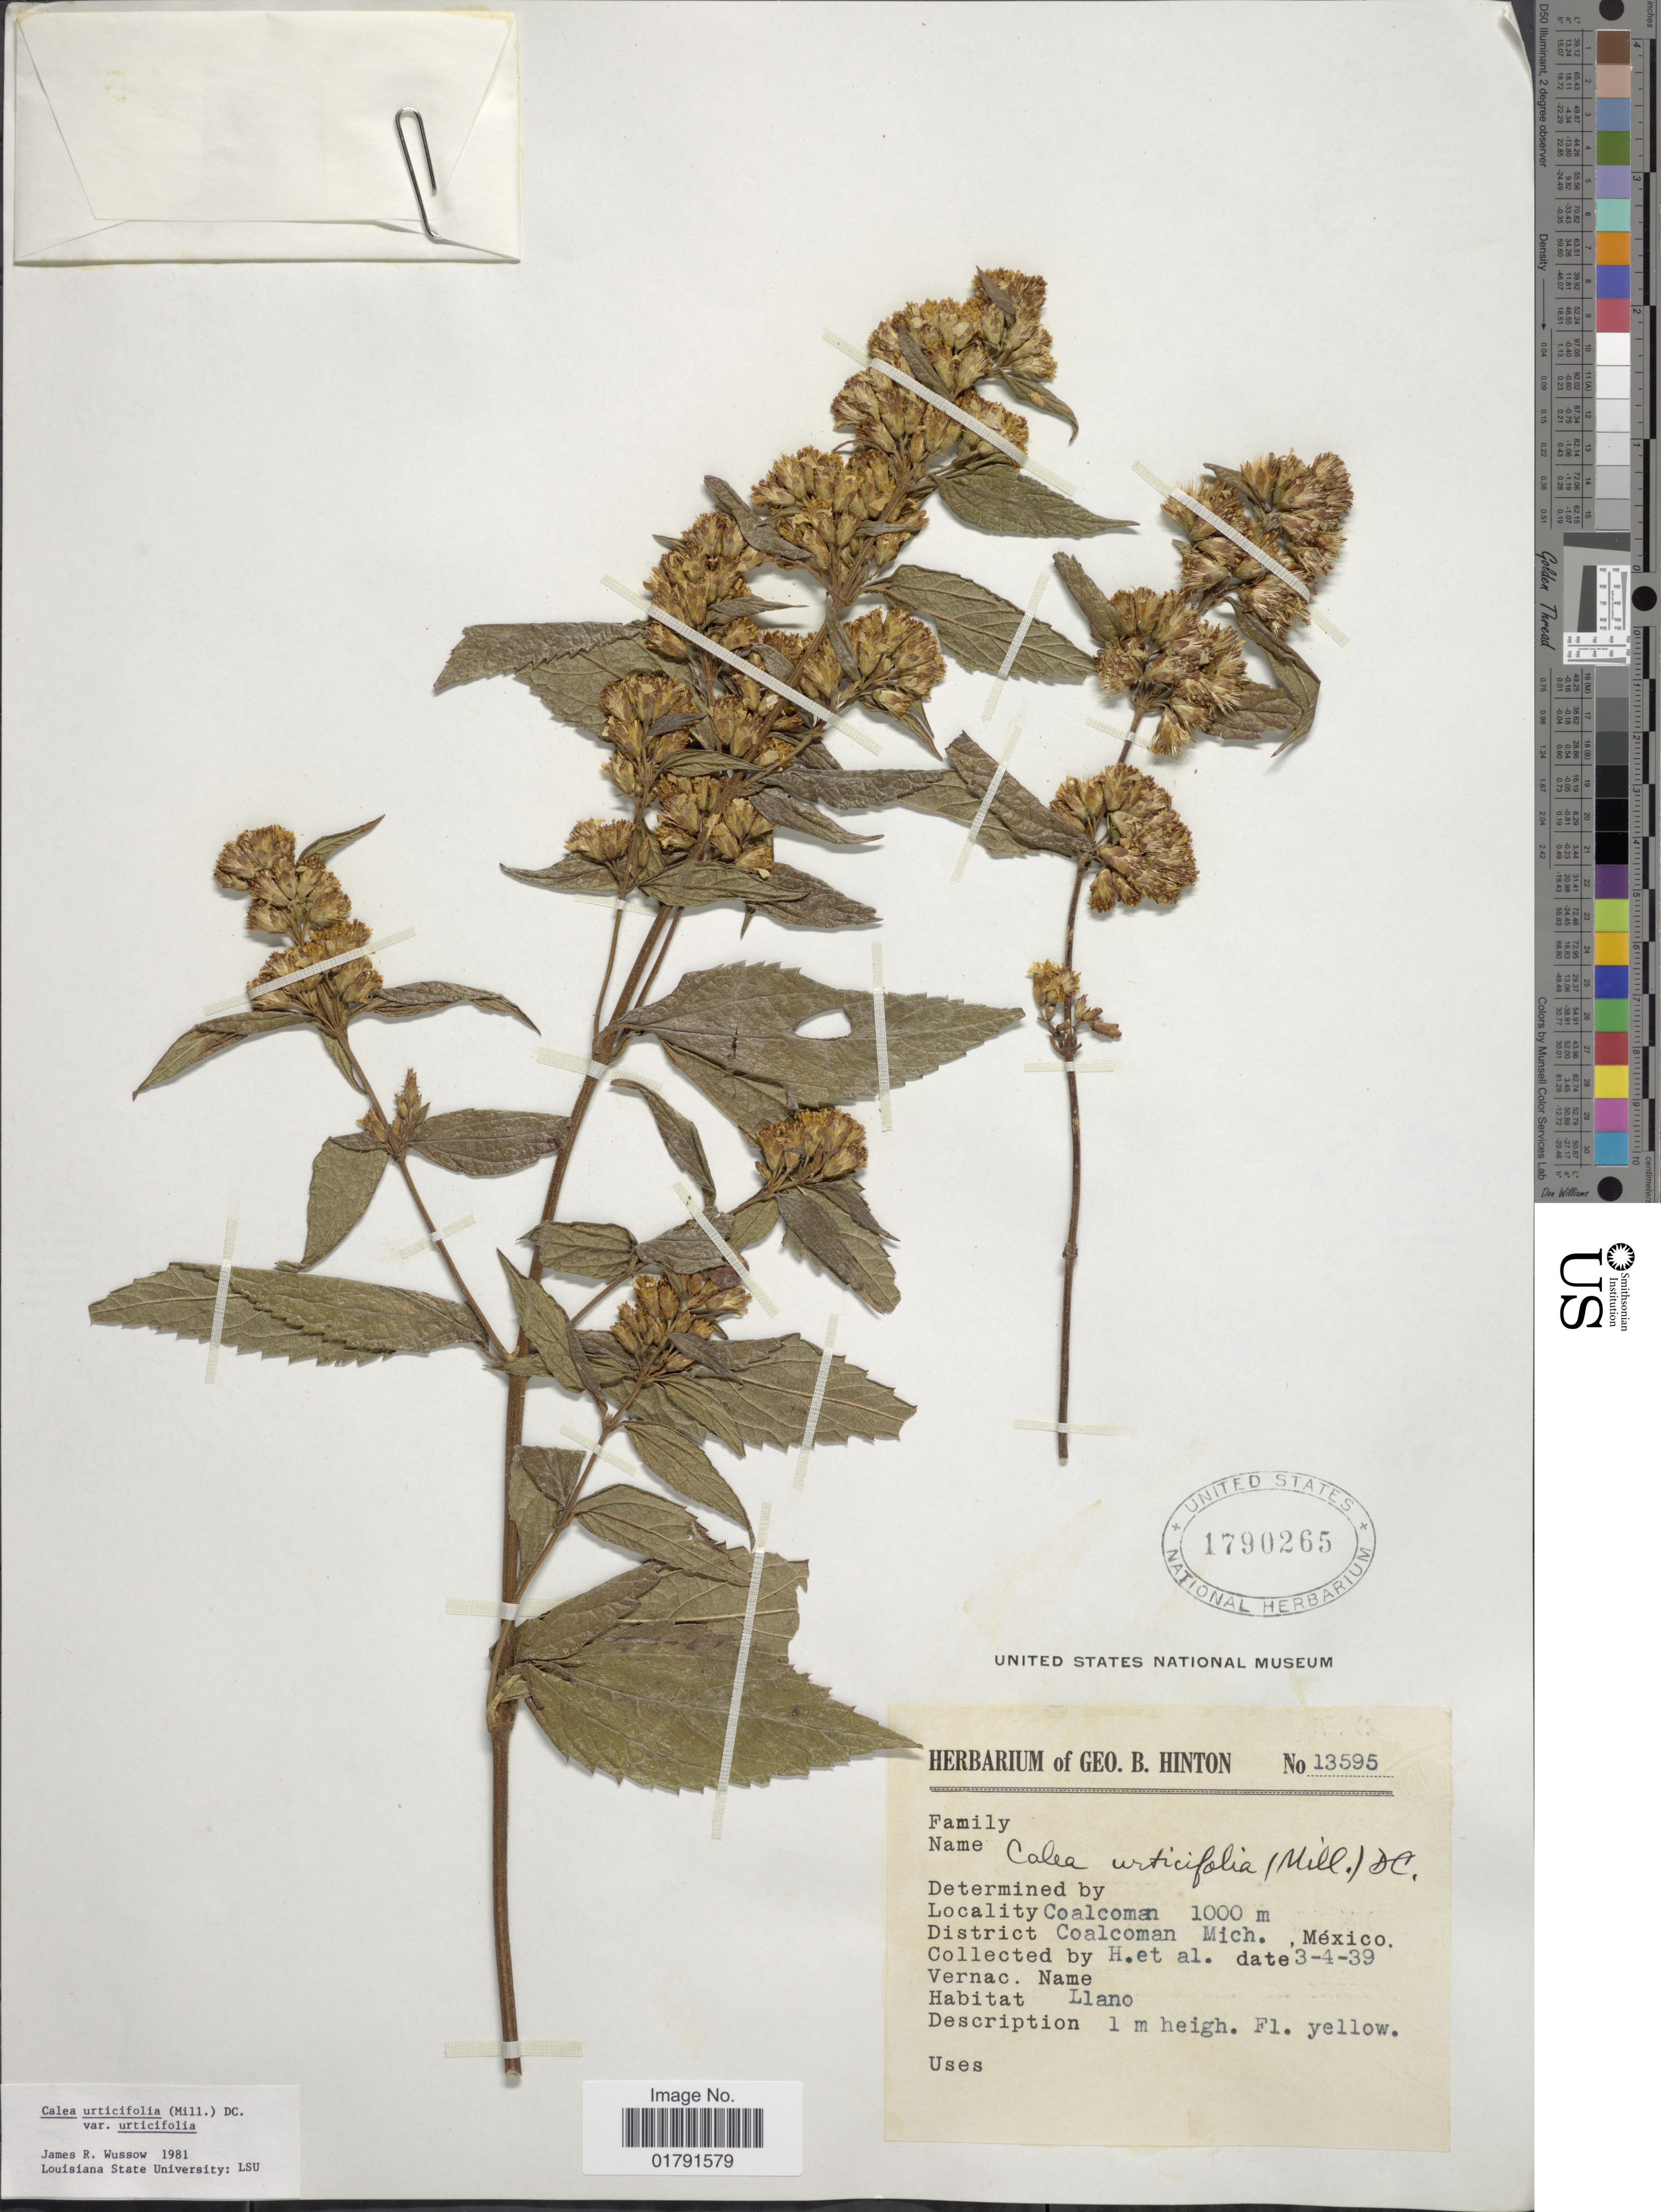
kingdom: Plantae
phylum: Tracheophyta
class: Magnoliopsida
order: Asterales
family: Asteraceae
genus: Calea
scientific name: Calea urticifolia var. urticifolia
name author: (Mill.) DC.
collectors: G. B. Hinton & et al.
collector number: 13595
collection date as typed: Transcribed d/m/y: 4/3/39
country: Mexico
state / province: Michoacán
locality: District Coalcoman.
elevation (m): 1000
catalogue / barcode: US 1790265